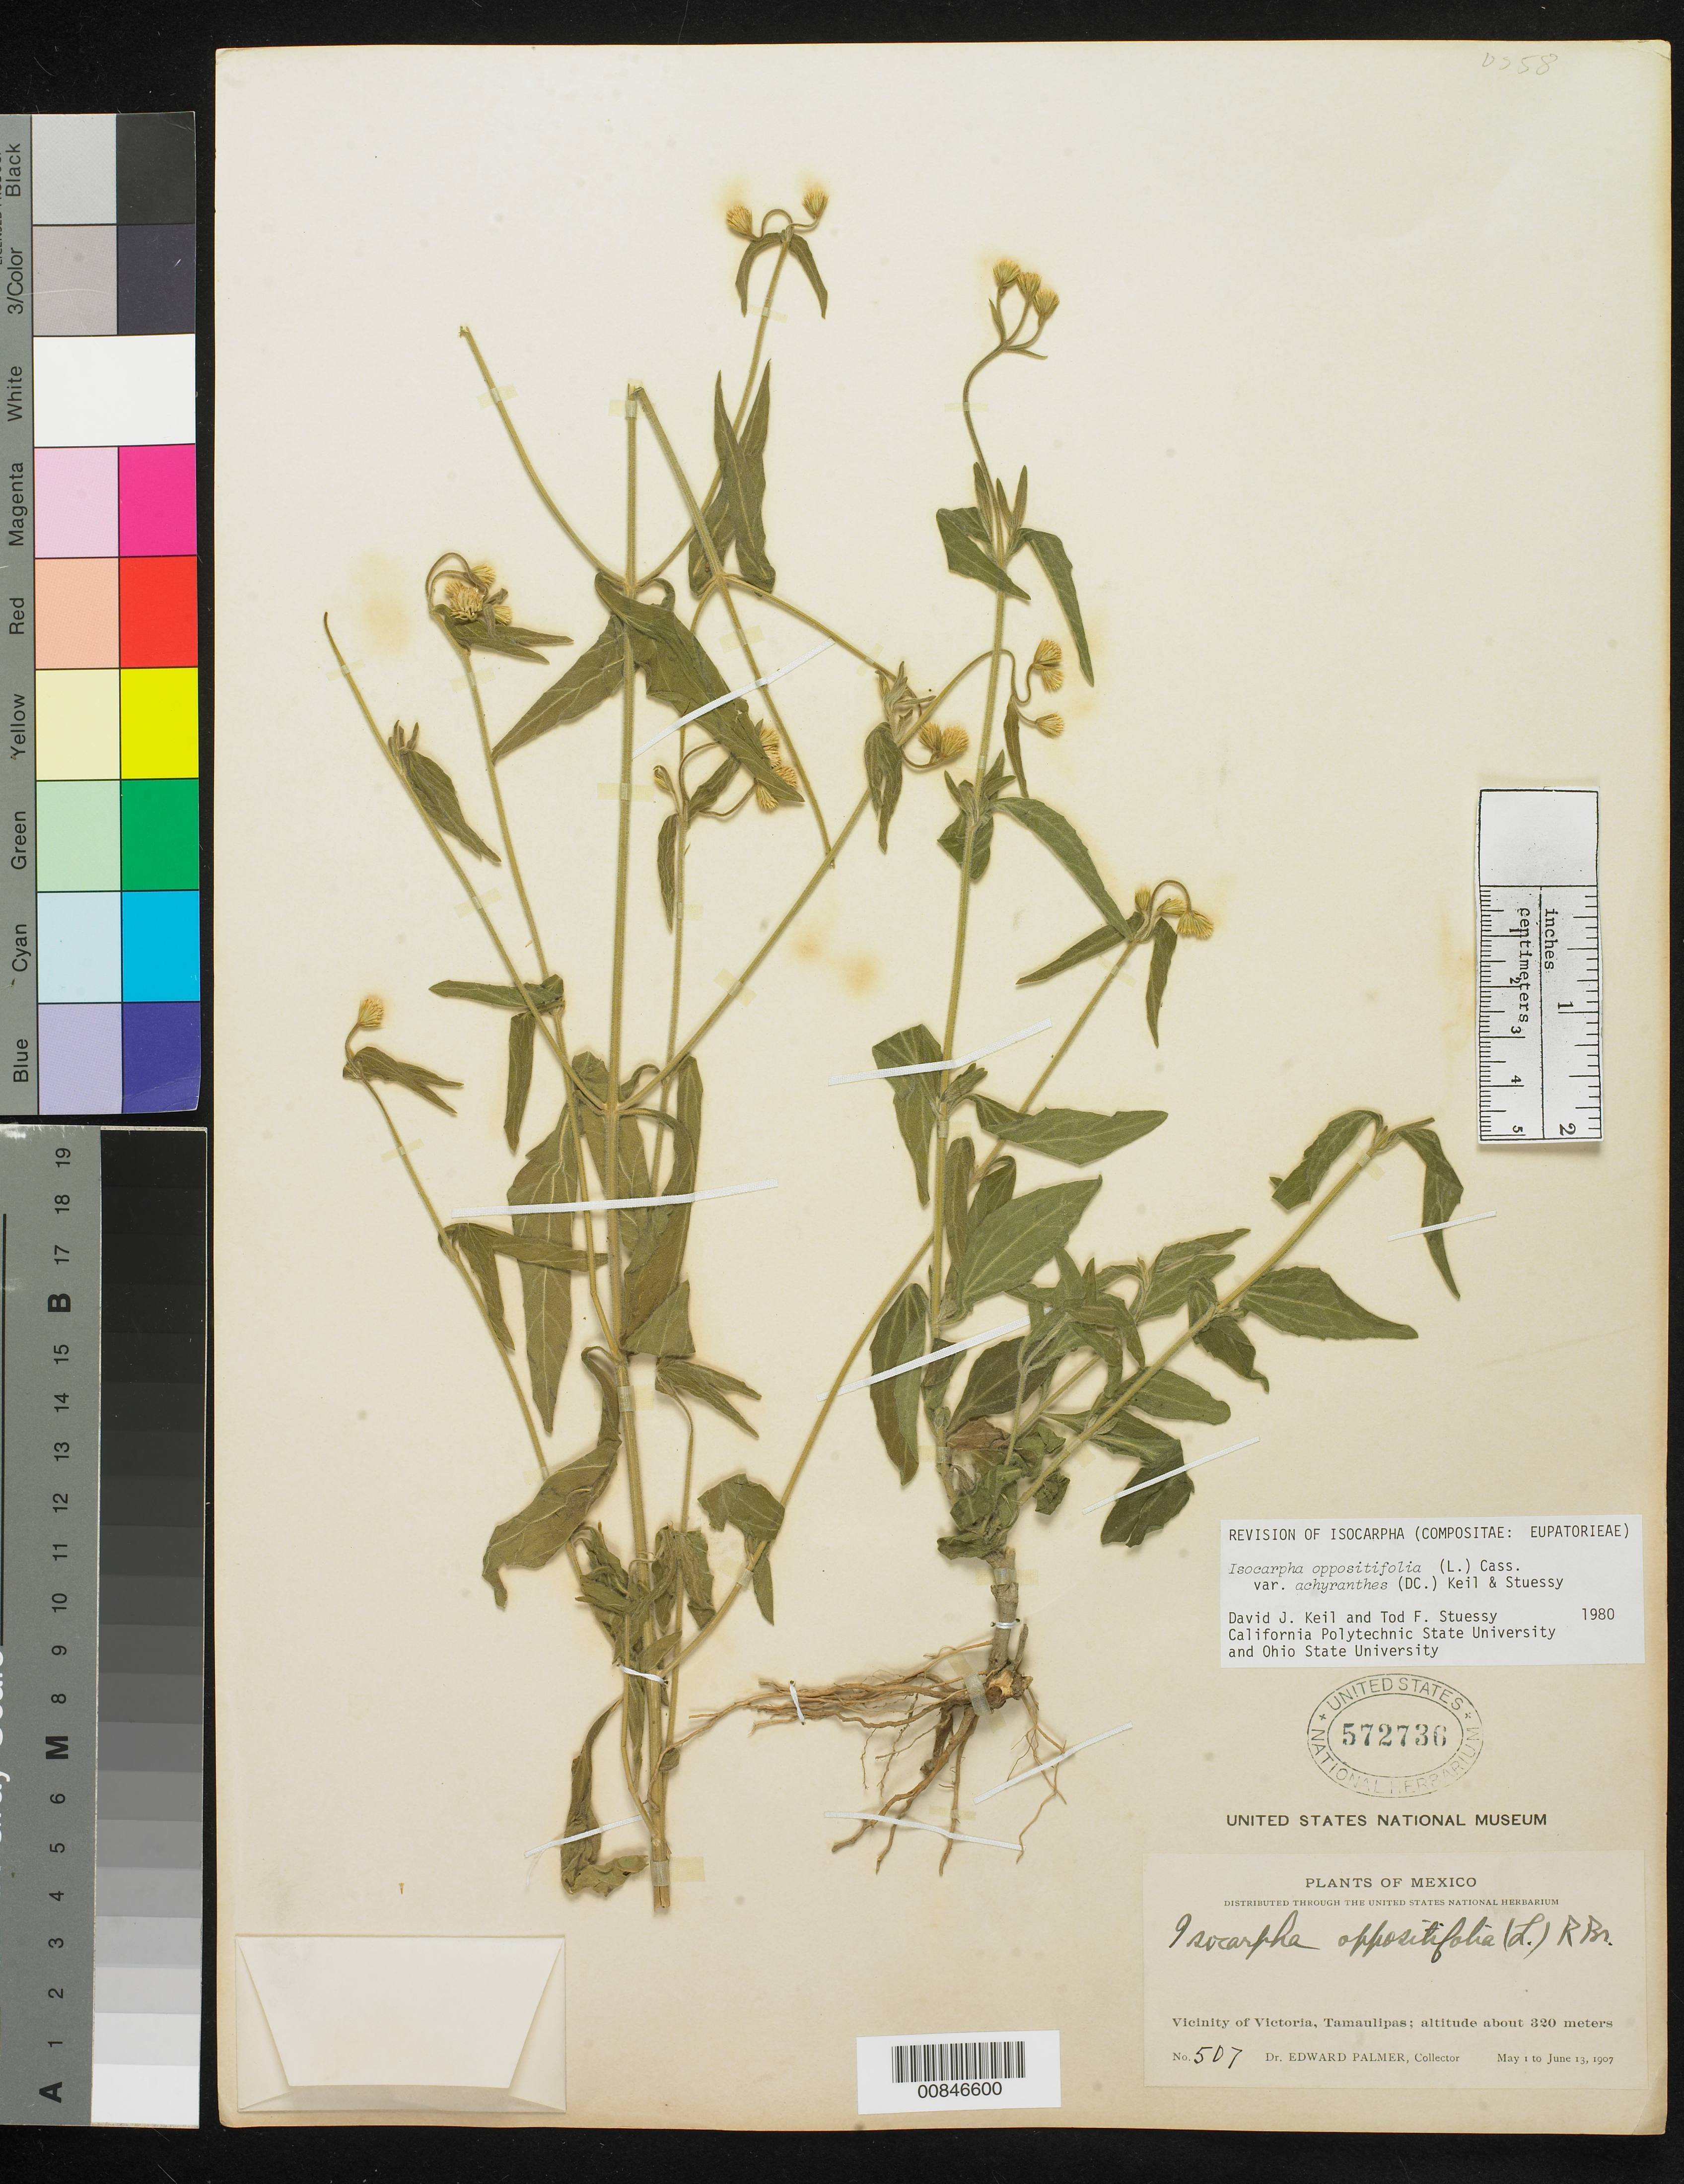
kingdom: Plantae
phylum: Tracheophyta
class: Magnoliopsida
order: Asterales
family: Asteraceae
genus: Isocarpha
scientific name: Isocarpha oppositifolia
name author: (L.) Cass.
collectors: E. Palmer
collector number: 507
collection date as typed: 01 May 1907 to 13 Jun 1907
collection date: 1907-05-01/1907-06-13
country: Mexico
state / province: Tamaulipas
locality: Vicinity of Victoria.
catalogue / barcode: US 572736